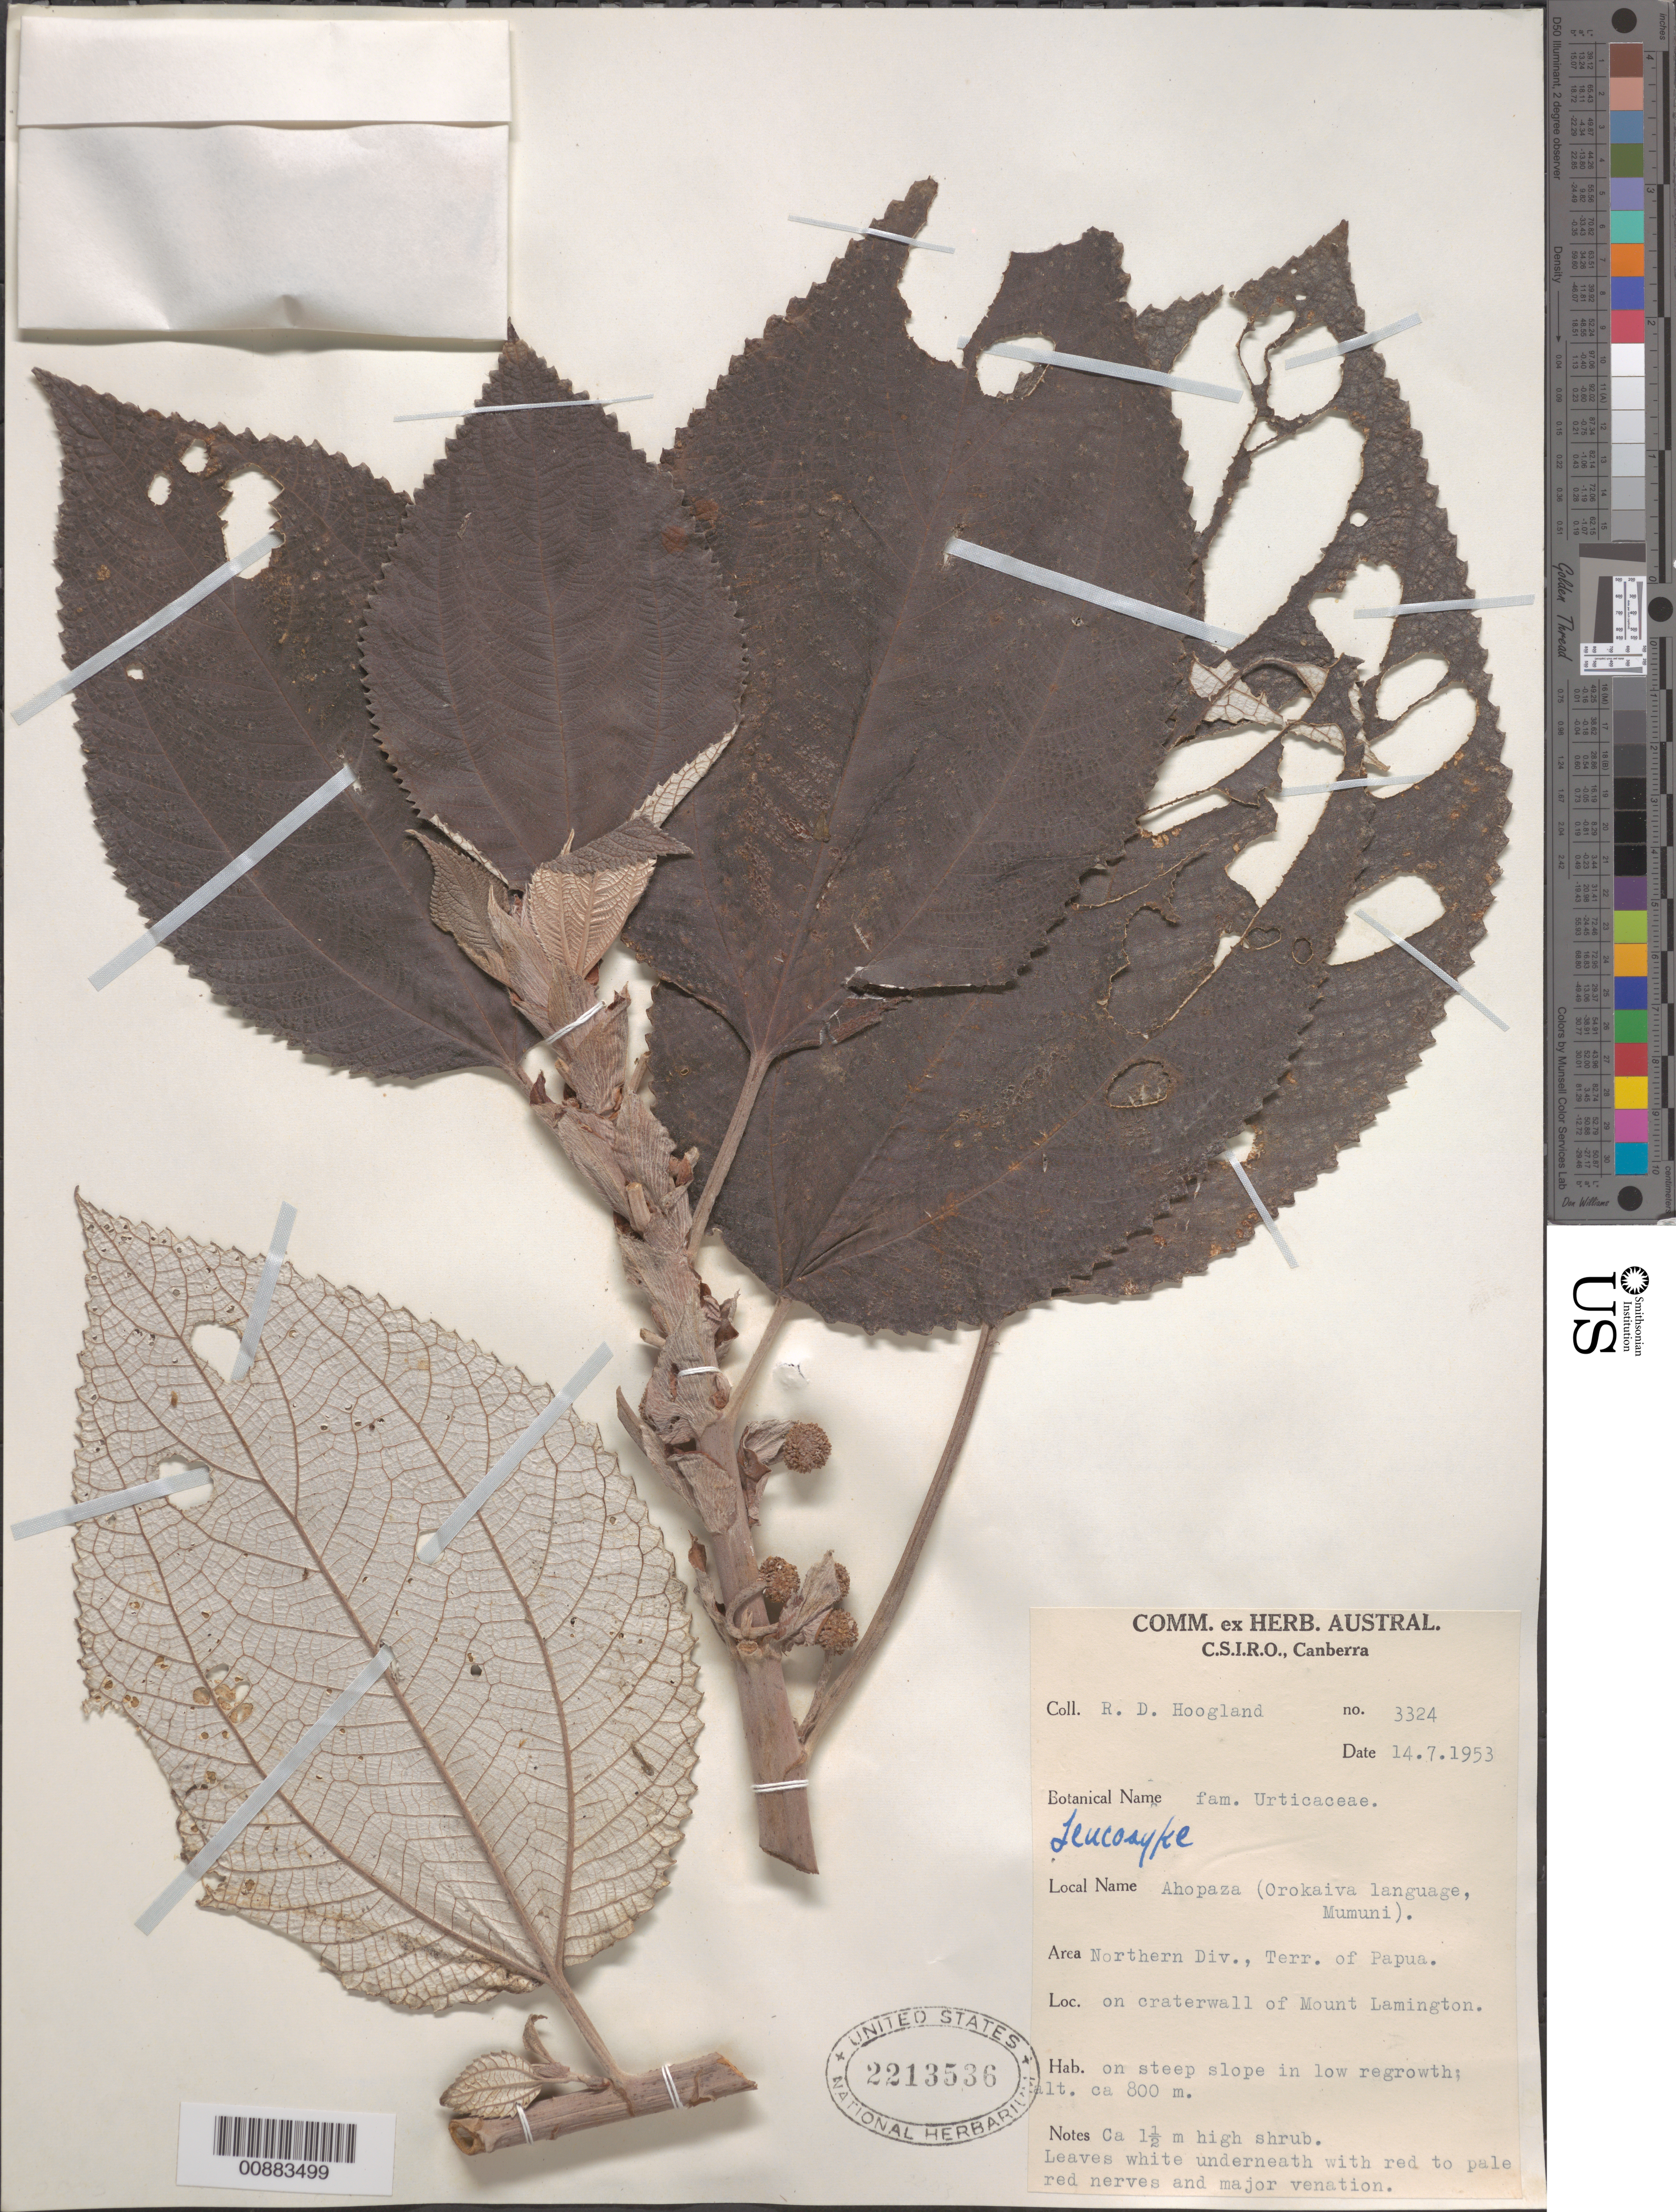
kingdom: Plantae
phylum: Tracheophyta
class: Magnoliopsida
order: Rosales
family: Urticaceae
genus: Leucosyke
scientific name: Leucosyke sp.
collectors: R. D. Hoogland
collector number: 3324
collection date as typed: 14 Jul 1953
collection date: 1953-07-14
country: Papua New Guinea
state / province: Northern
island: New Guinea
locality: on craterwall of Mt. Lamington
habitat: on steep slope in low regrowth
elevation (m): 800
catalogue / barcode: US 2213536